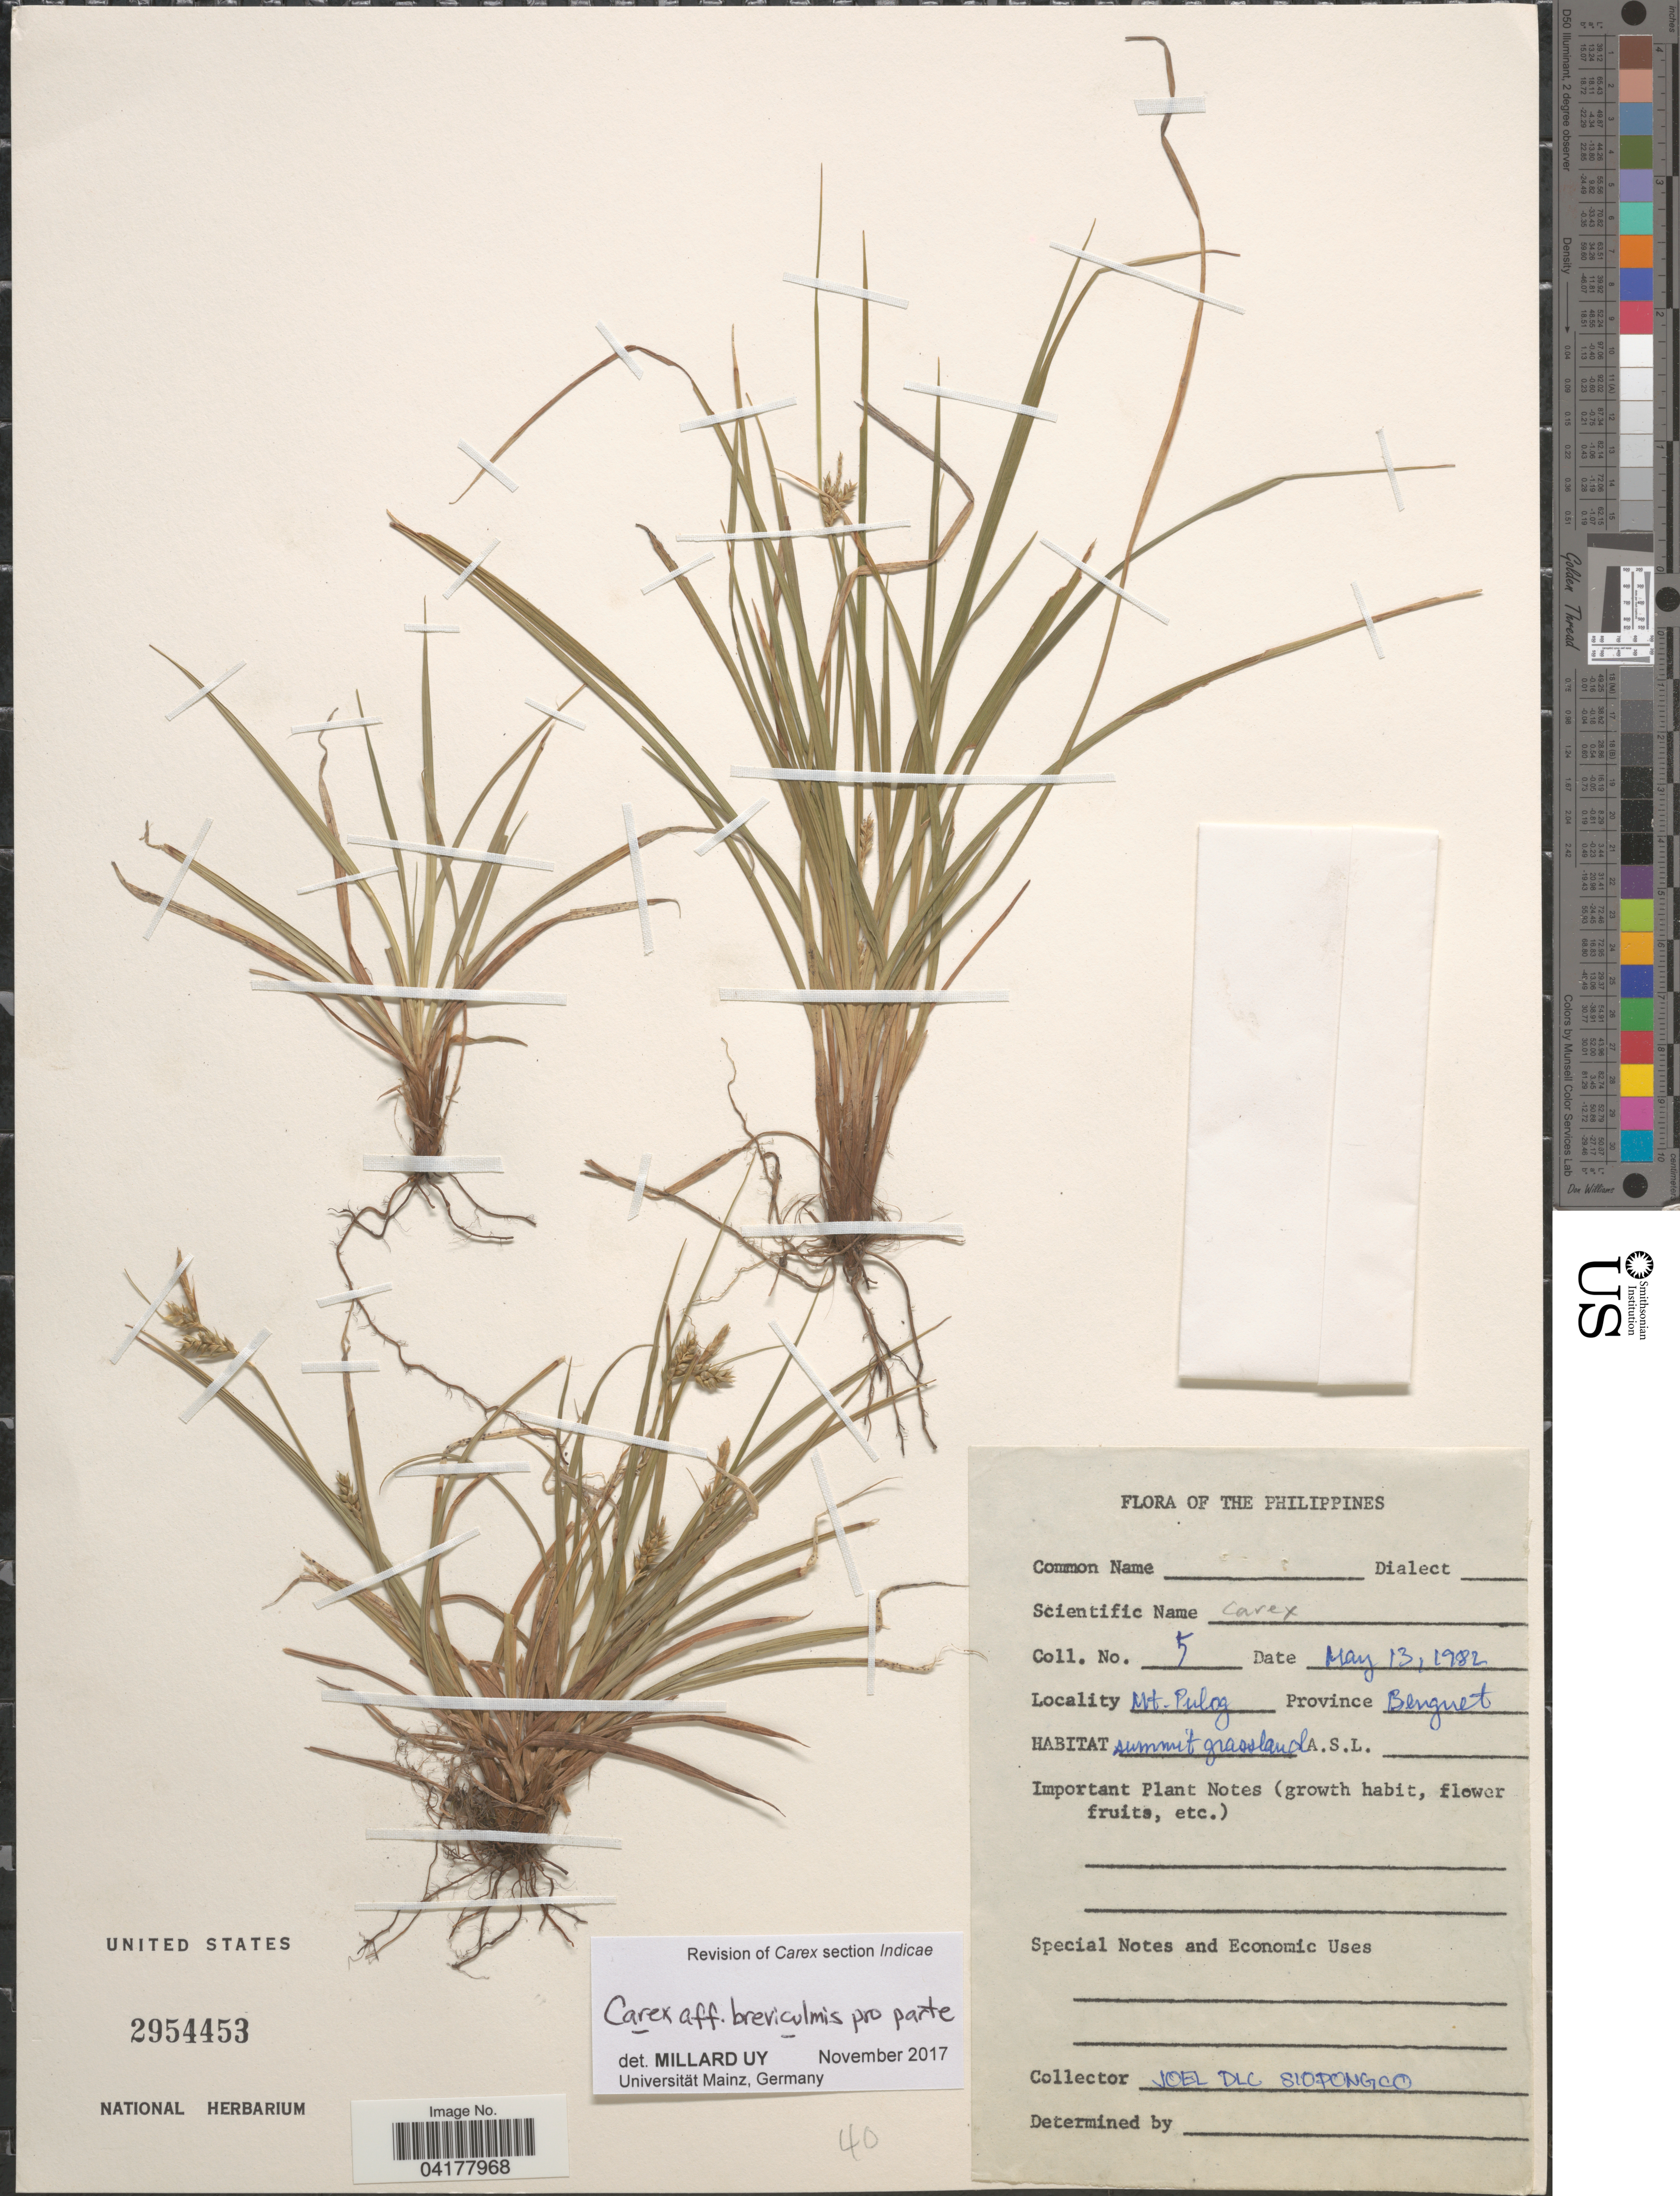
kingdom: Plantae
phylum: Tracheophyta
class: Liliopsida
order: Poales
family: Cyperaceae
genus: Carex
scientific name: Carex breviculmis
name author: R. Br.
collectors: J. Siopongco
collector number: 5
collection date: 1982-05-13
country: Philippines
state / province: Cordillera (Administrative Region)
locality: Mt. Pulog. Province Benguet.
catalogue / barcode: US 2954453